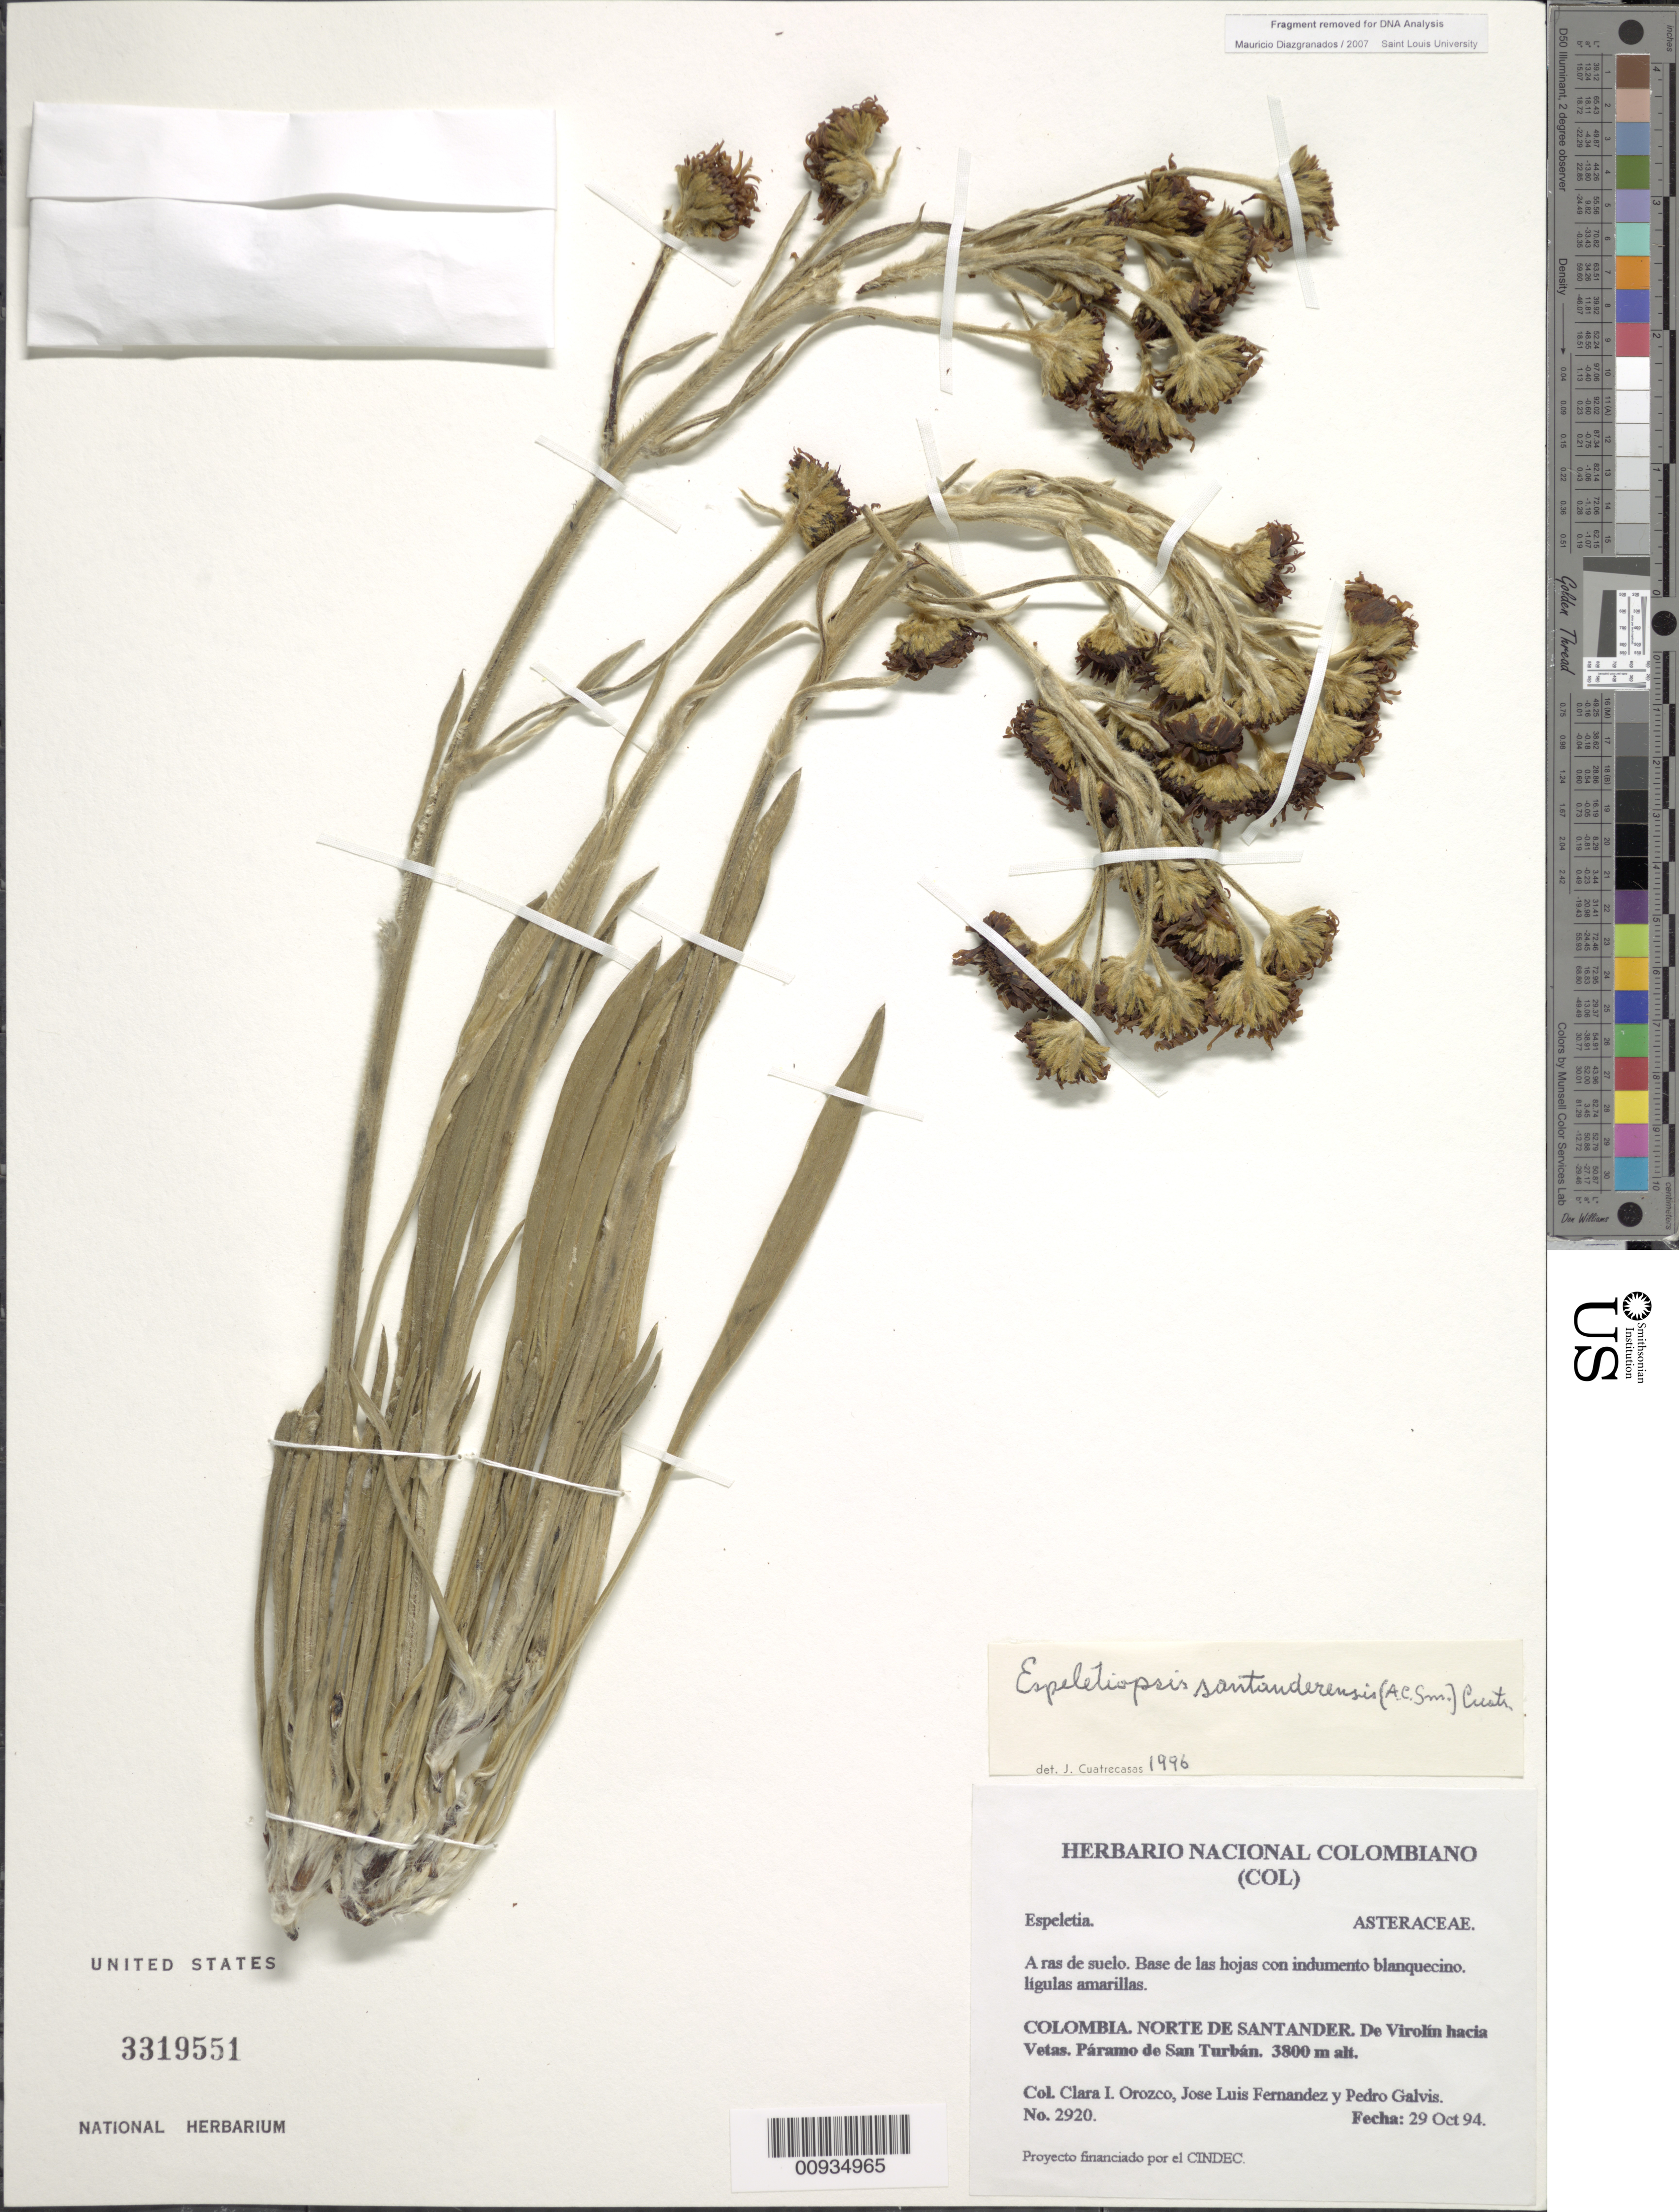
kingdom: Plantae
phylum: Tracheophyta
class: Magnoliopsida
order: Asterales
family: Asteraceae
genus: Espeletiopsis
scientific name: Espeletiopsis santanderensis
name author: (A.C. Sm.) Cuatrec.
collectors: C. I. Orozco, J. Fernandez & P. Galvis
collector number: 2920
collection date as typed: Transcribed d/m/y: 29/10/94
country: Colombia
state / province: Norte de Santander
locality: De Virolin hacia Vetas, Paramo de San Turban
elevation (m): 3800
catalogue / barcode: US 3319551